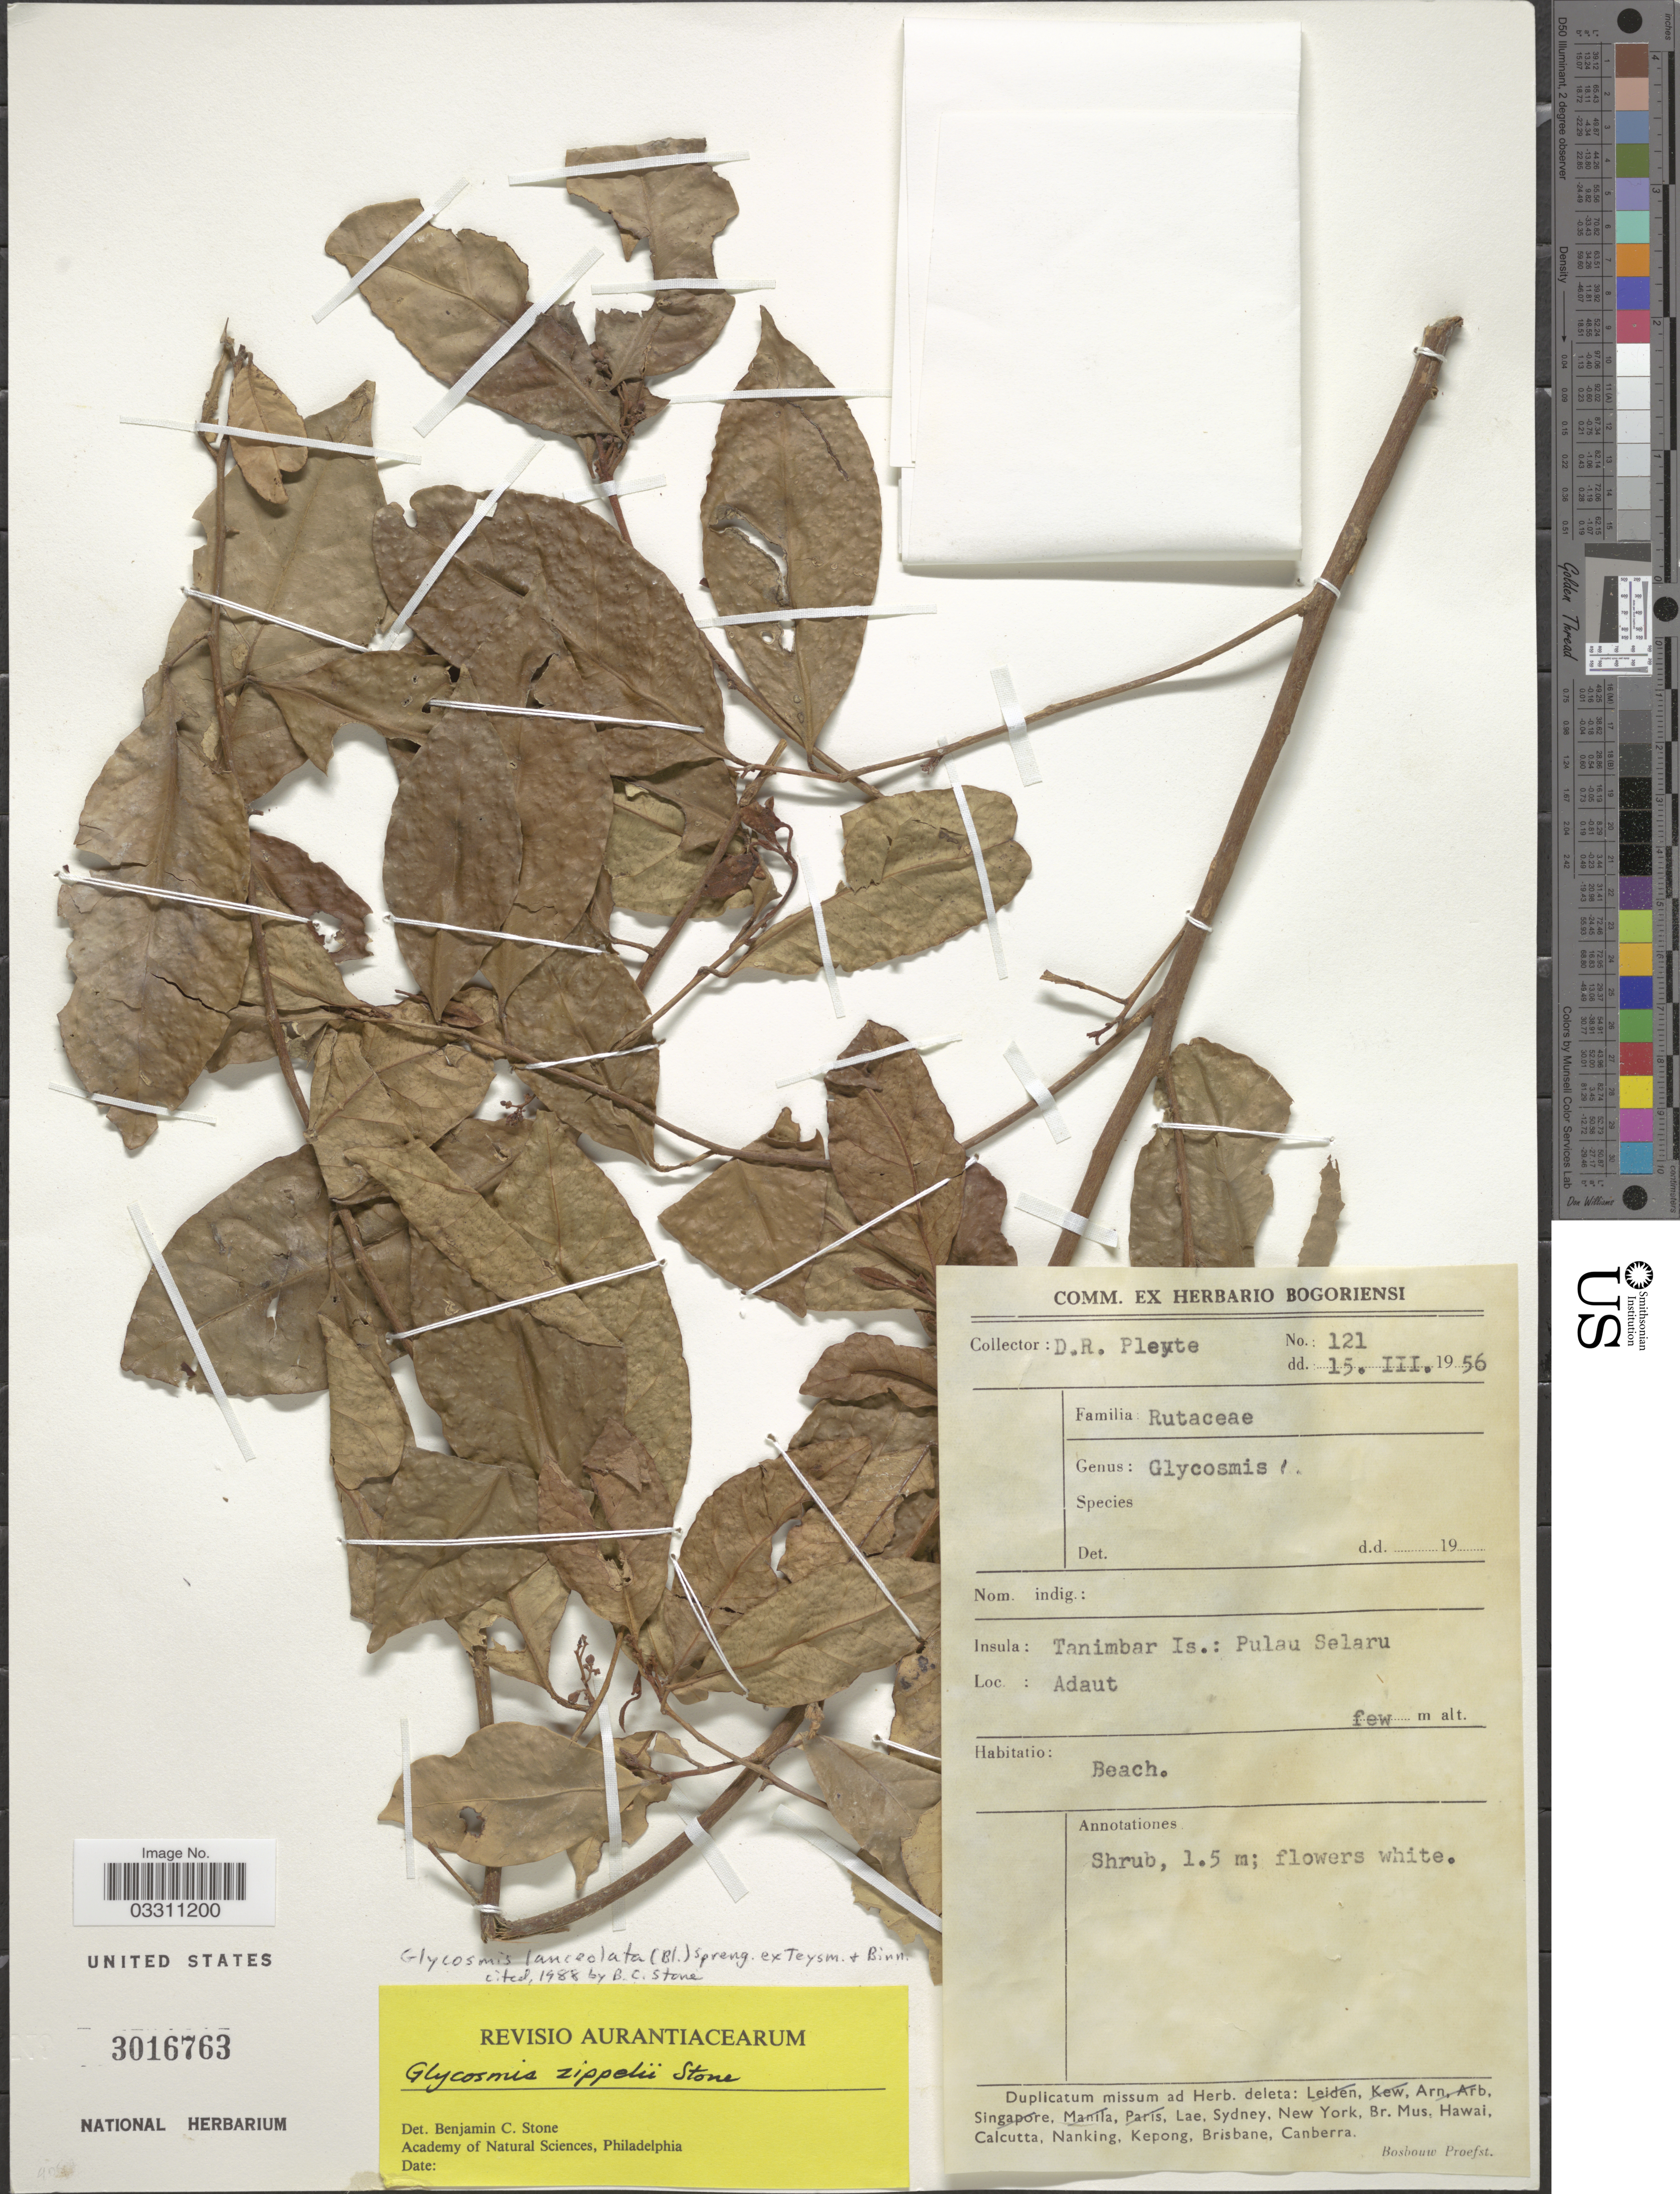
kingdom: Plantae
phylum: Tracheophyta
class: Magnoliopsida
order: Sapindales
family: Rutaceae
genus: Glycosmis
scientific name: Glycosmis lanceolata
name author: (Blume) Spreng. ex Teysm. & Binn.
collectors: D. Pleyte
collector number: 121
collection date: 1956-03-15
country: Indonesia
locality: Insula: Tanimbar Is.: Pulau Selaru. Adaut.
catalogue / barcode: US 3016763